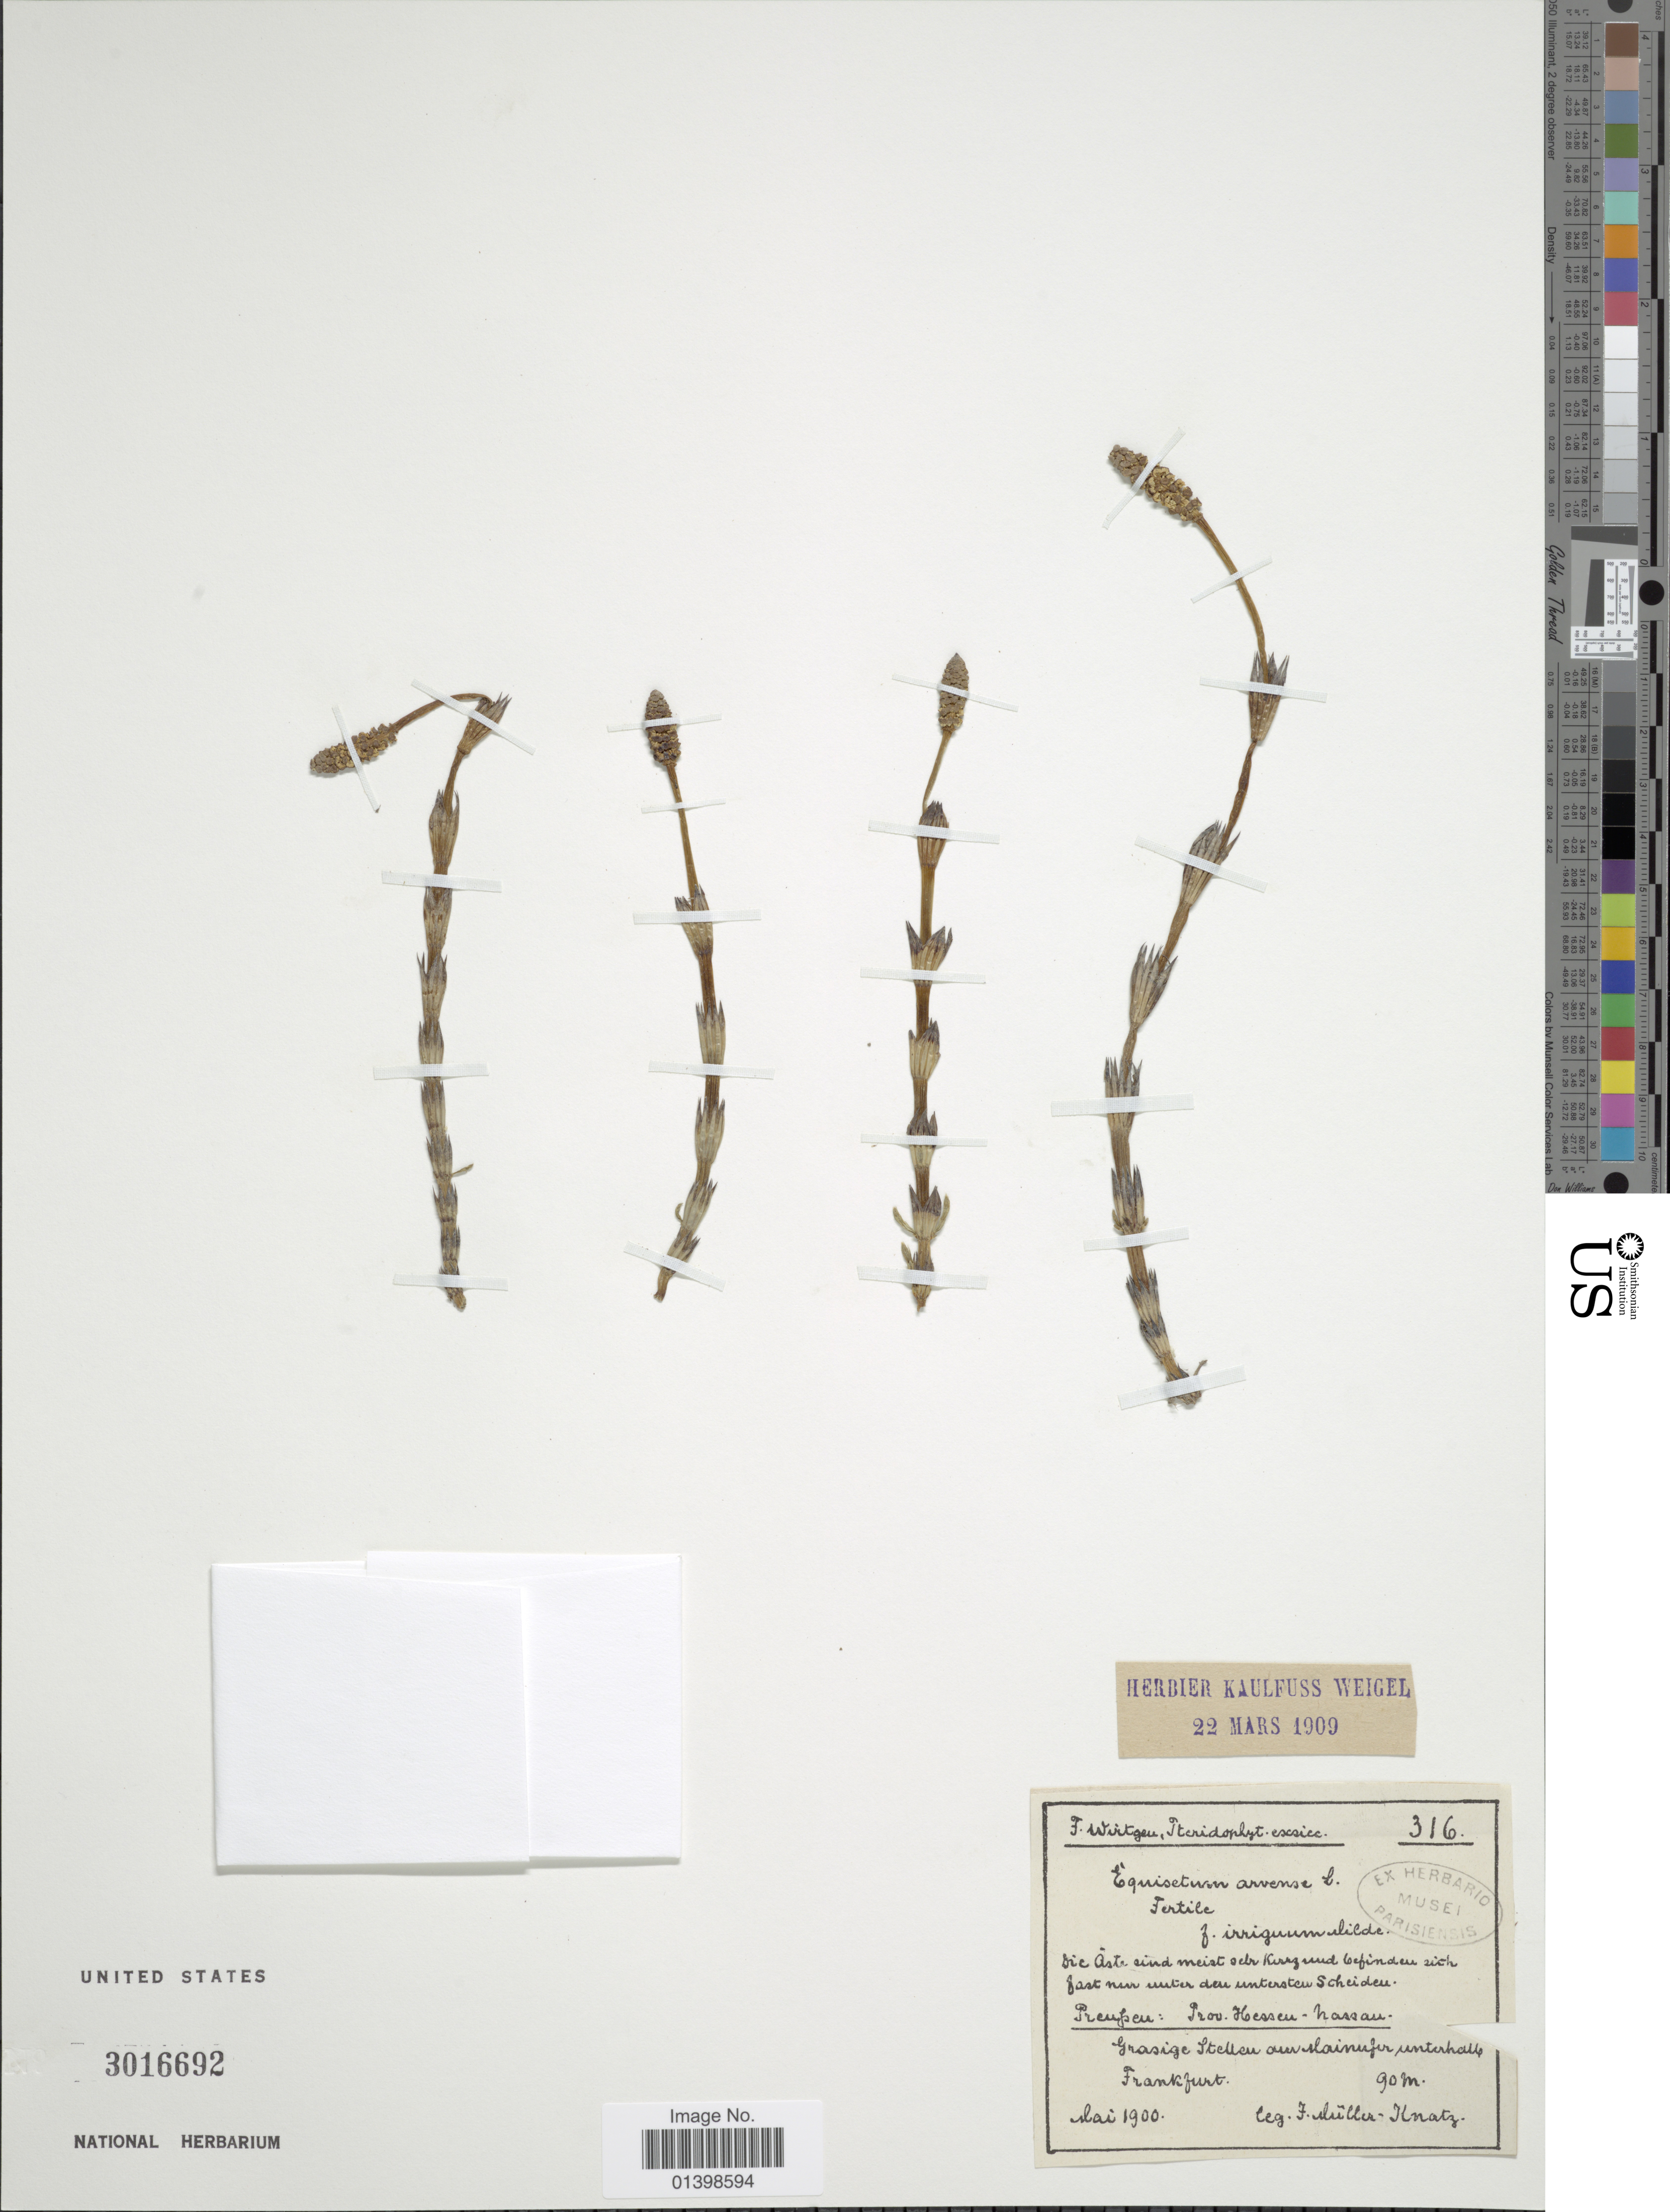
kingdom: Plantae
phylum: Tracheophyta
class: Polypodiopsida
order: Equisetales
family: Equisetaceae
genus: Equisetum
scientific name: Equisetum arvense var. irriguum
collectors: F. Müller-Knatz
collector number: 316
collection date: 1900-05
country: Germany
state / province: Hesse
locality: Preufsen: prov. Hessen-Nassau. Grazige Stellen [illegible text] unterhalf Frankfurt[interpreted]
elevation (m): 90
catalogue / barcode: US 3016692